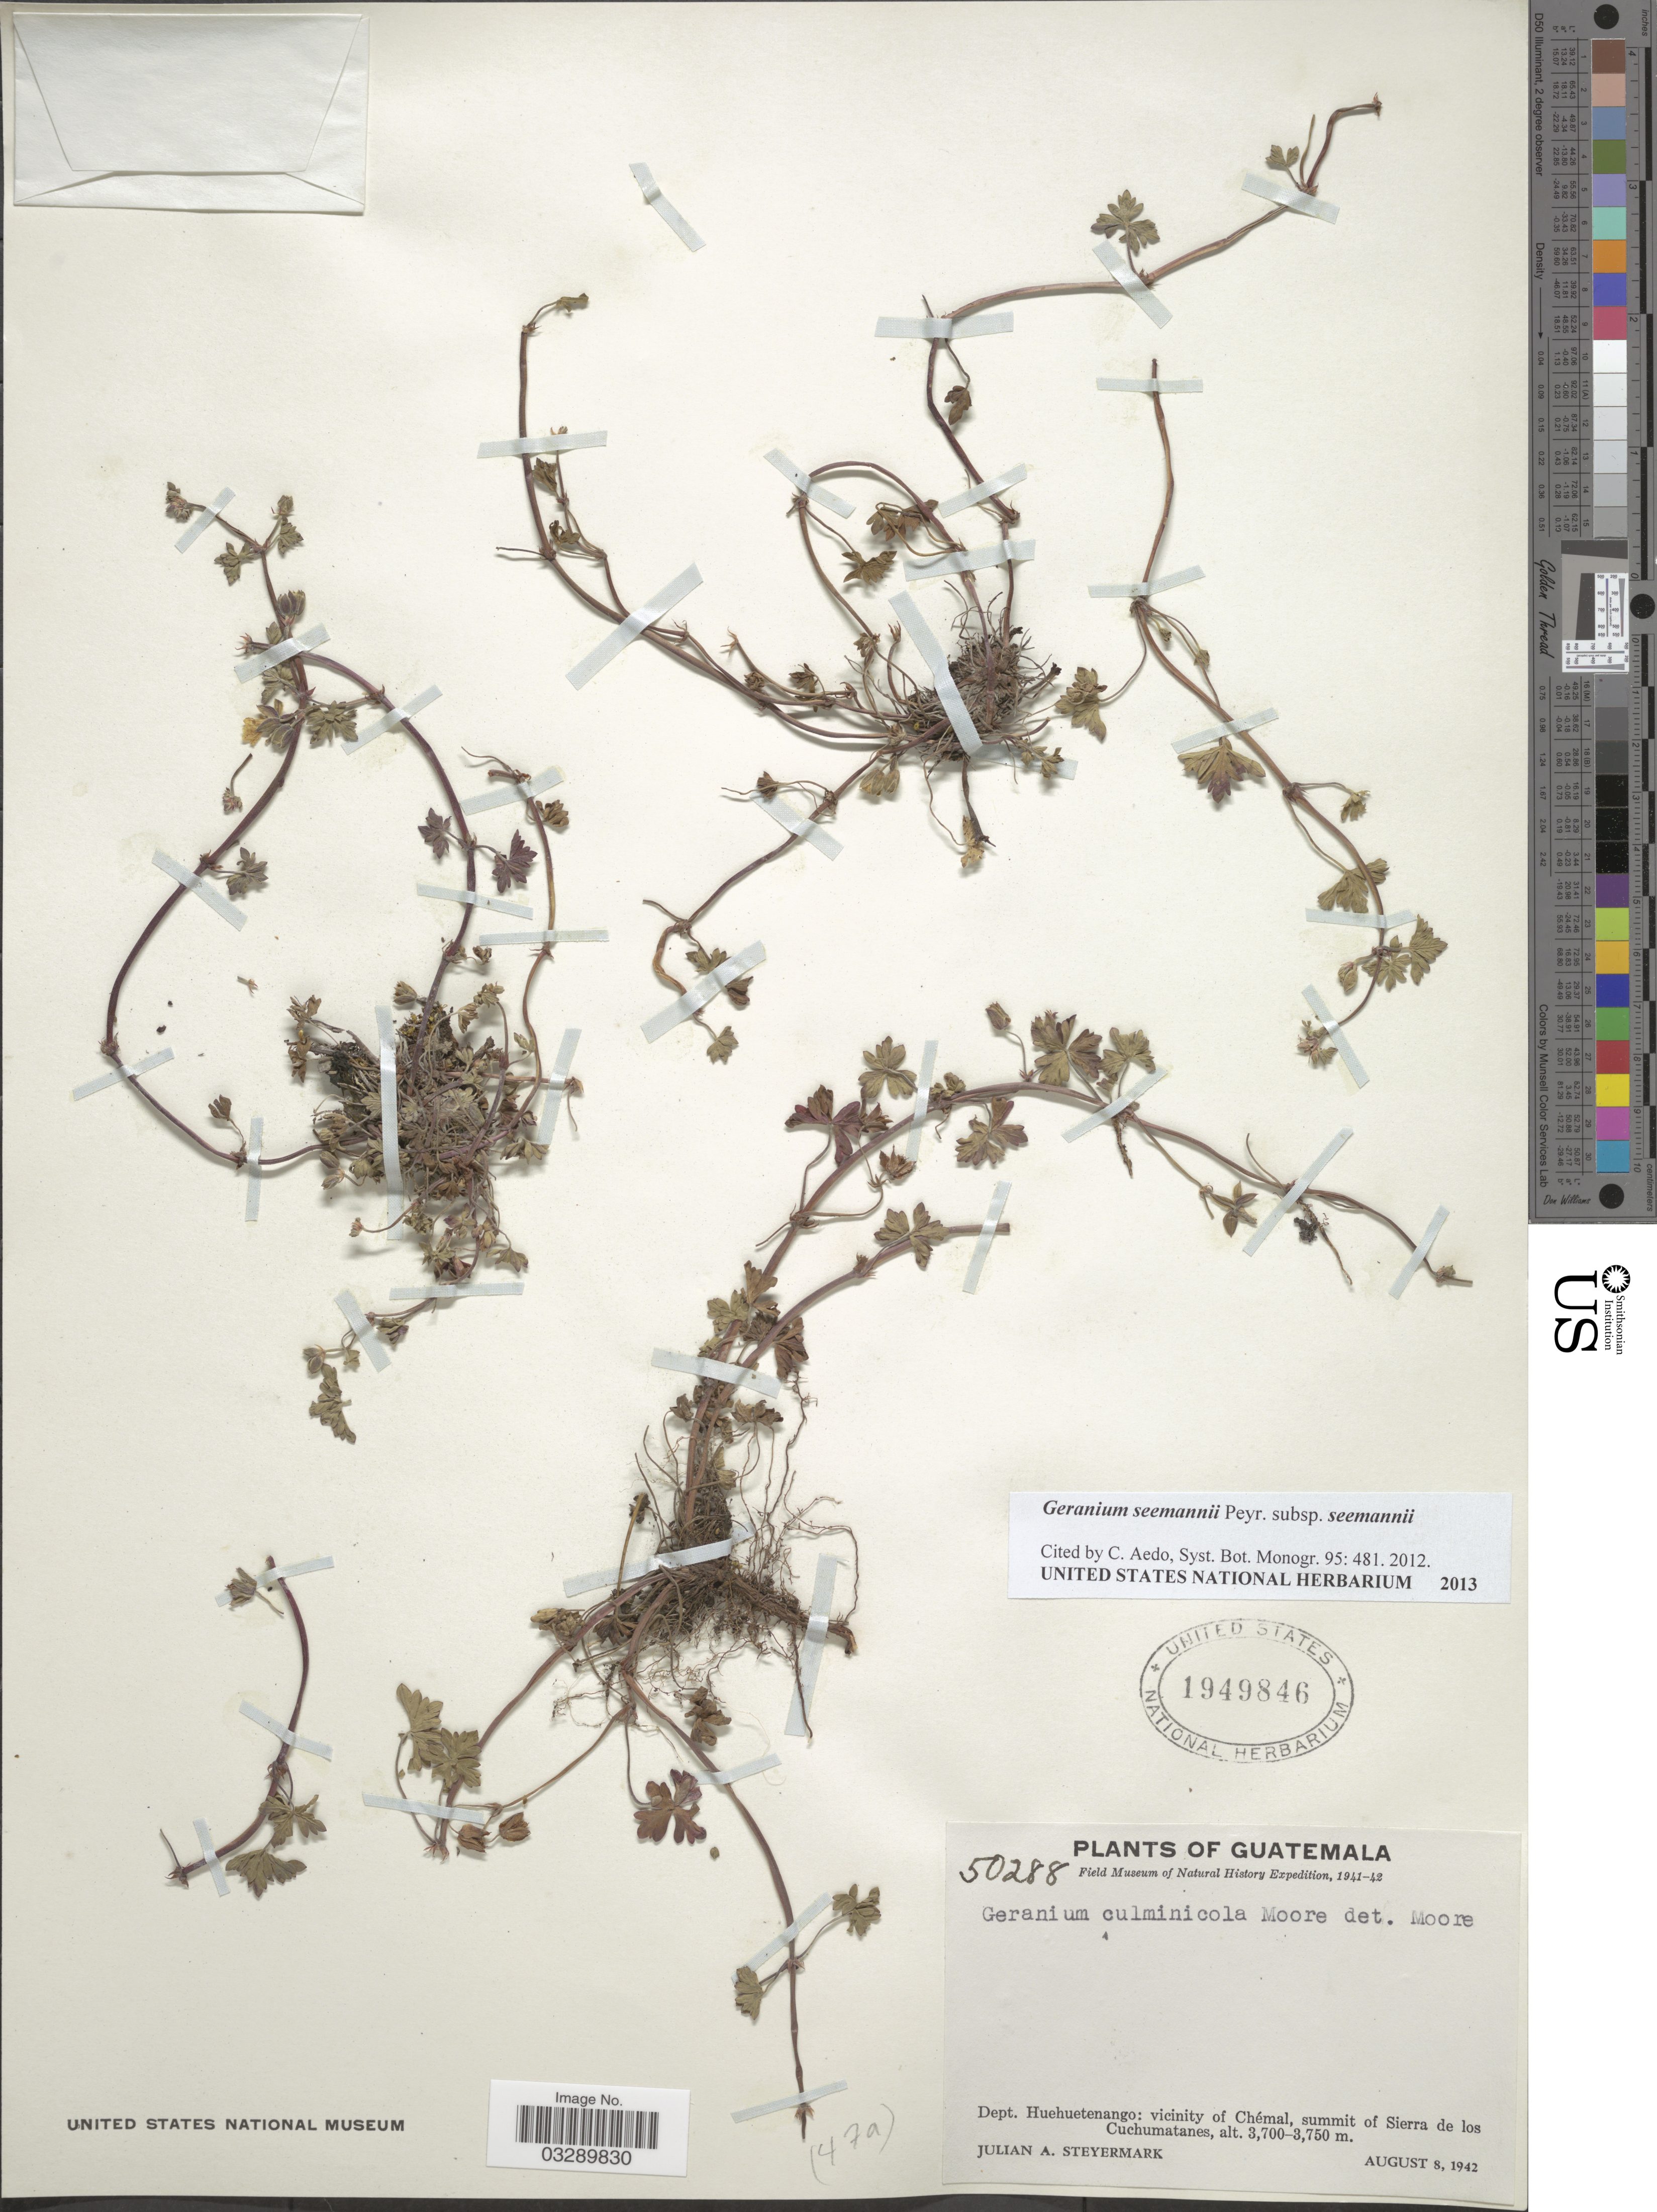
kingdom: Plantae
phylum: Tracheophyta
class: Magnoliopsida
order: Geraniales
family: Geraniaceae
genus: Geranium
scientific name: Geranium seemannii subsp. seemannii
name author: Peyr.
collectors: J. Steyermark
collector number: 50288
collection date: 1942-08-08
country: Guatemala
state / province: Huehuetenango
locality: Dept. Huehuetenango: vicinity of Chémal, summit of Sierra de los Cuchumatanes.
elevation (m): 3700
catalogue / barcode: US 1949846